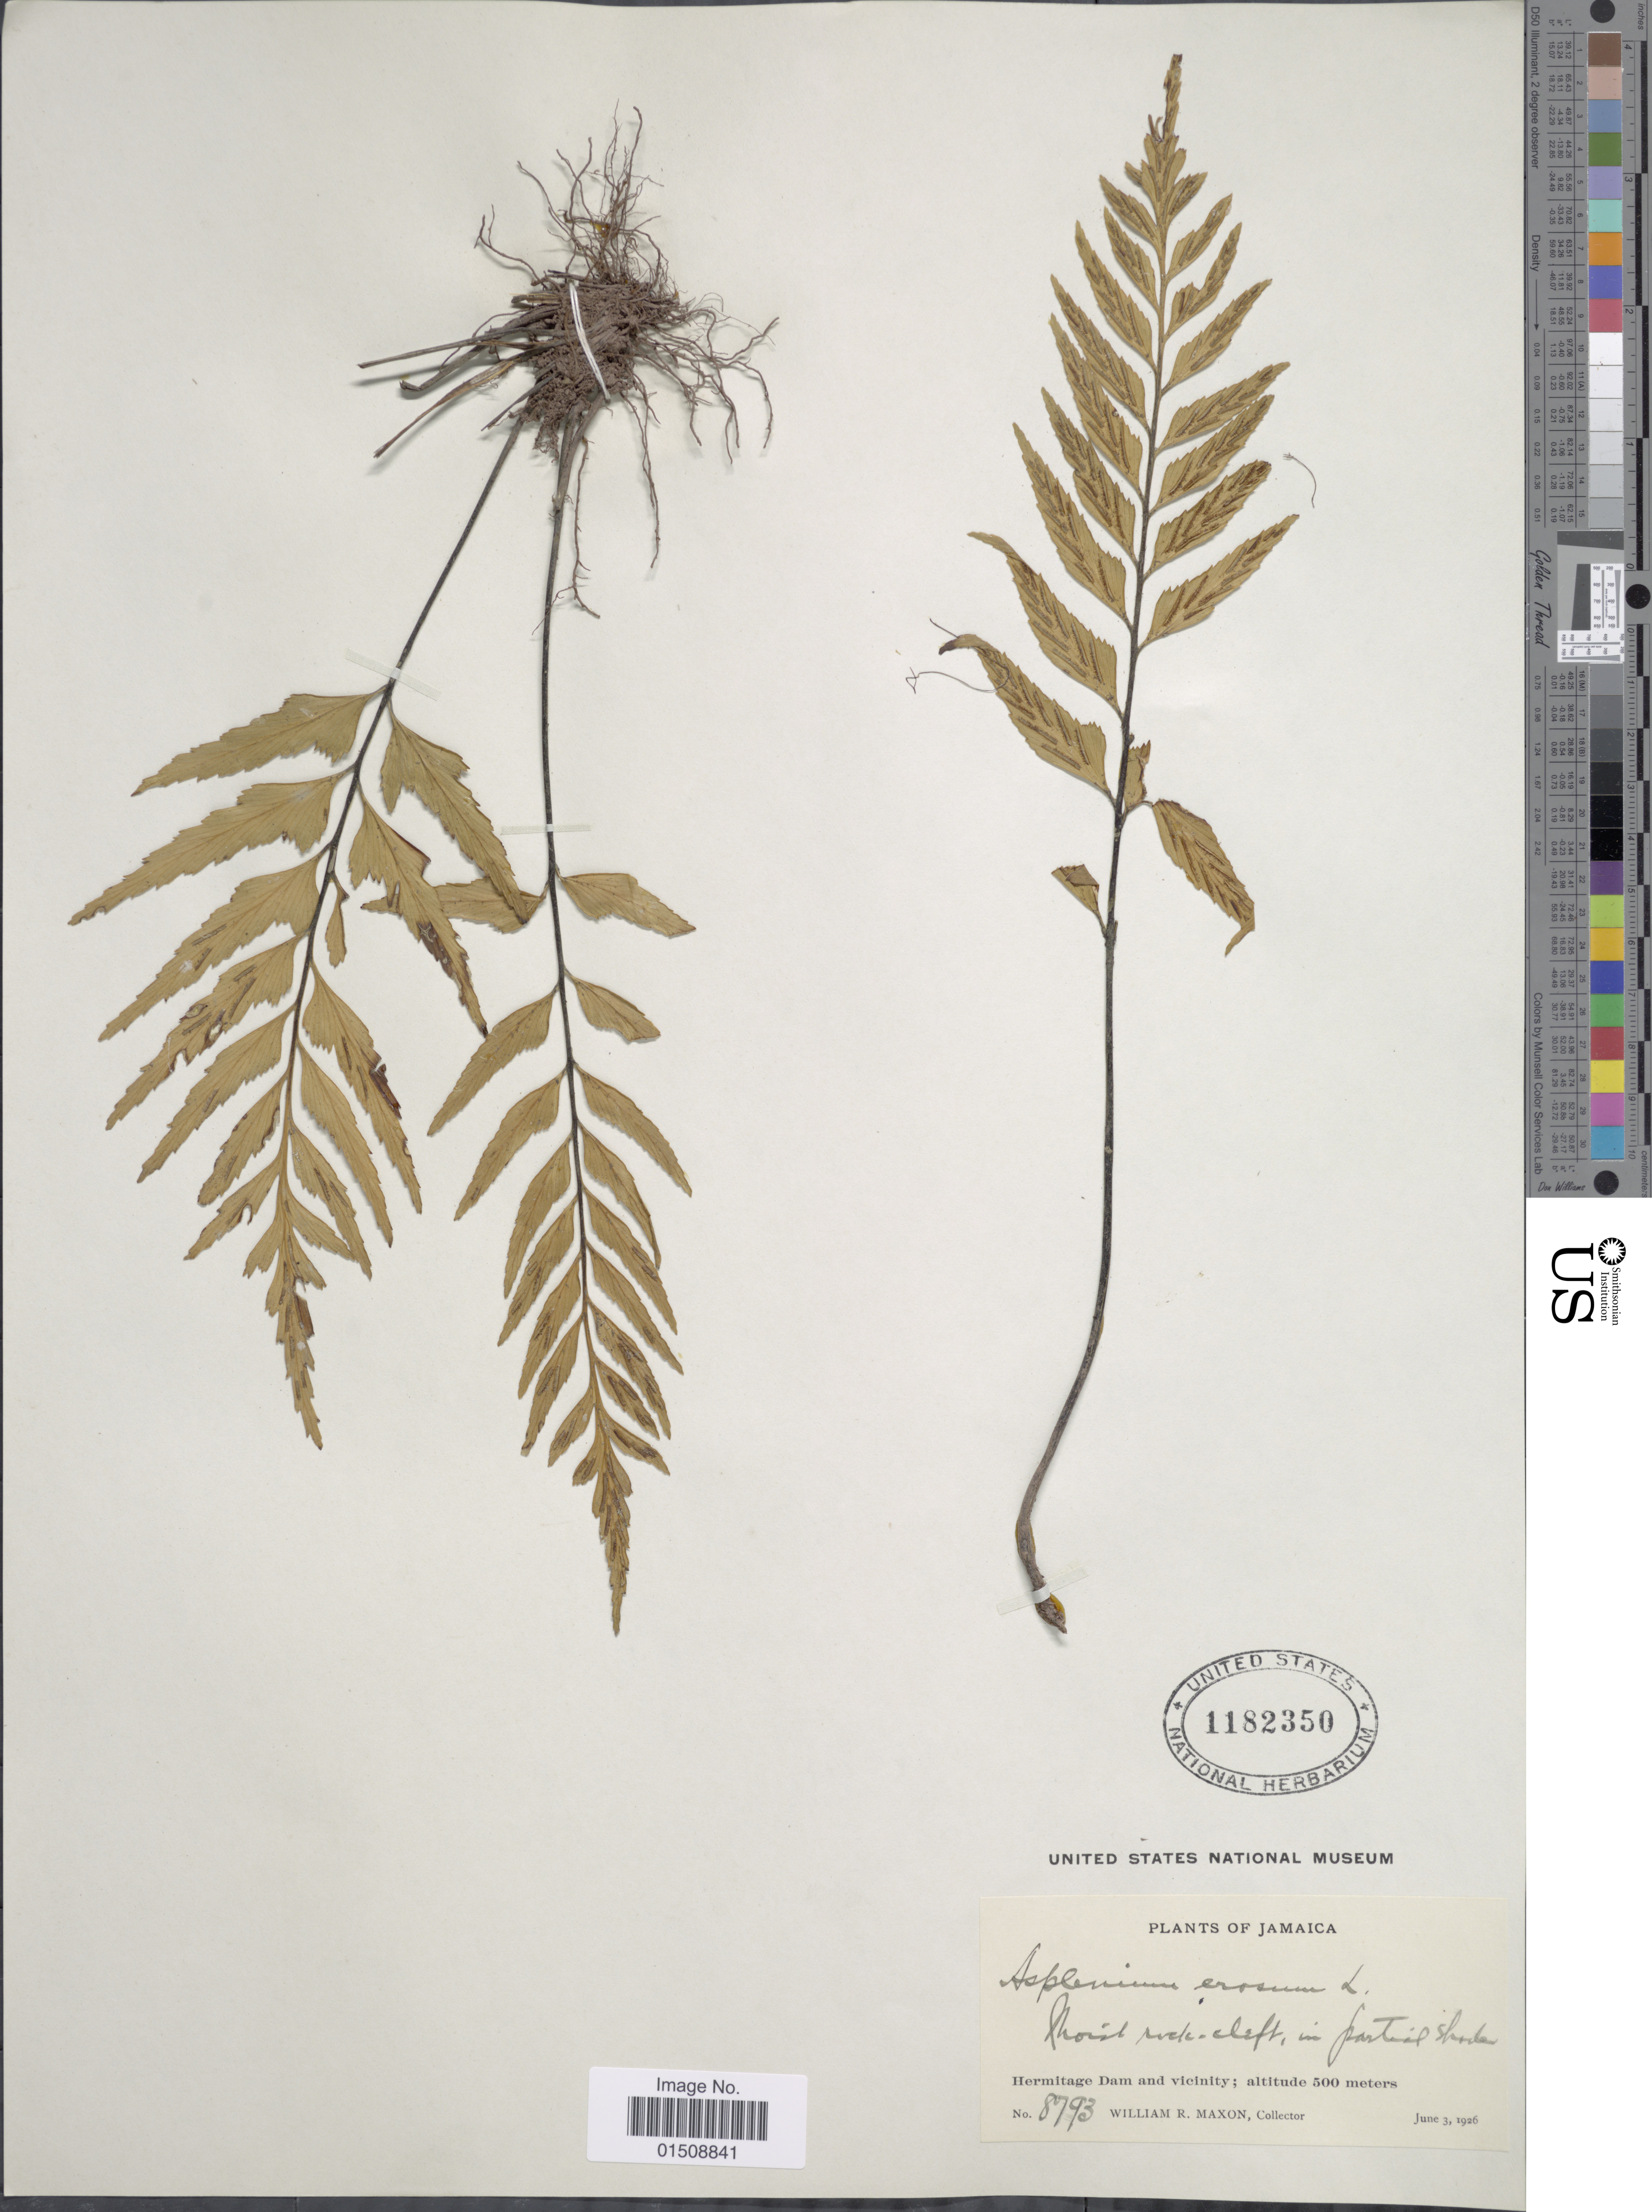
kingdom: Plantae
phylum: Tracheophyta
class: Polypodiopsida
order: Polypodiales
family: Aspleniaceae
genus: Asplenium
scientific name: Asplenium erosum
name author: L.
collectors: W. R. Maxon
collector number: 8793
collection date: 1926-06-03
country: Jamaica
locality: Hermitage Dam and vicinity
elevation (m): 500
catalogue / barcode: US 1182350